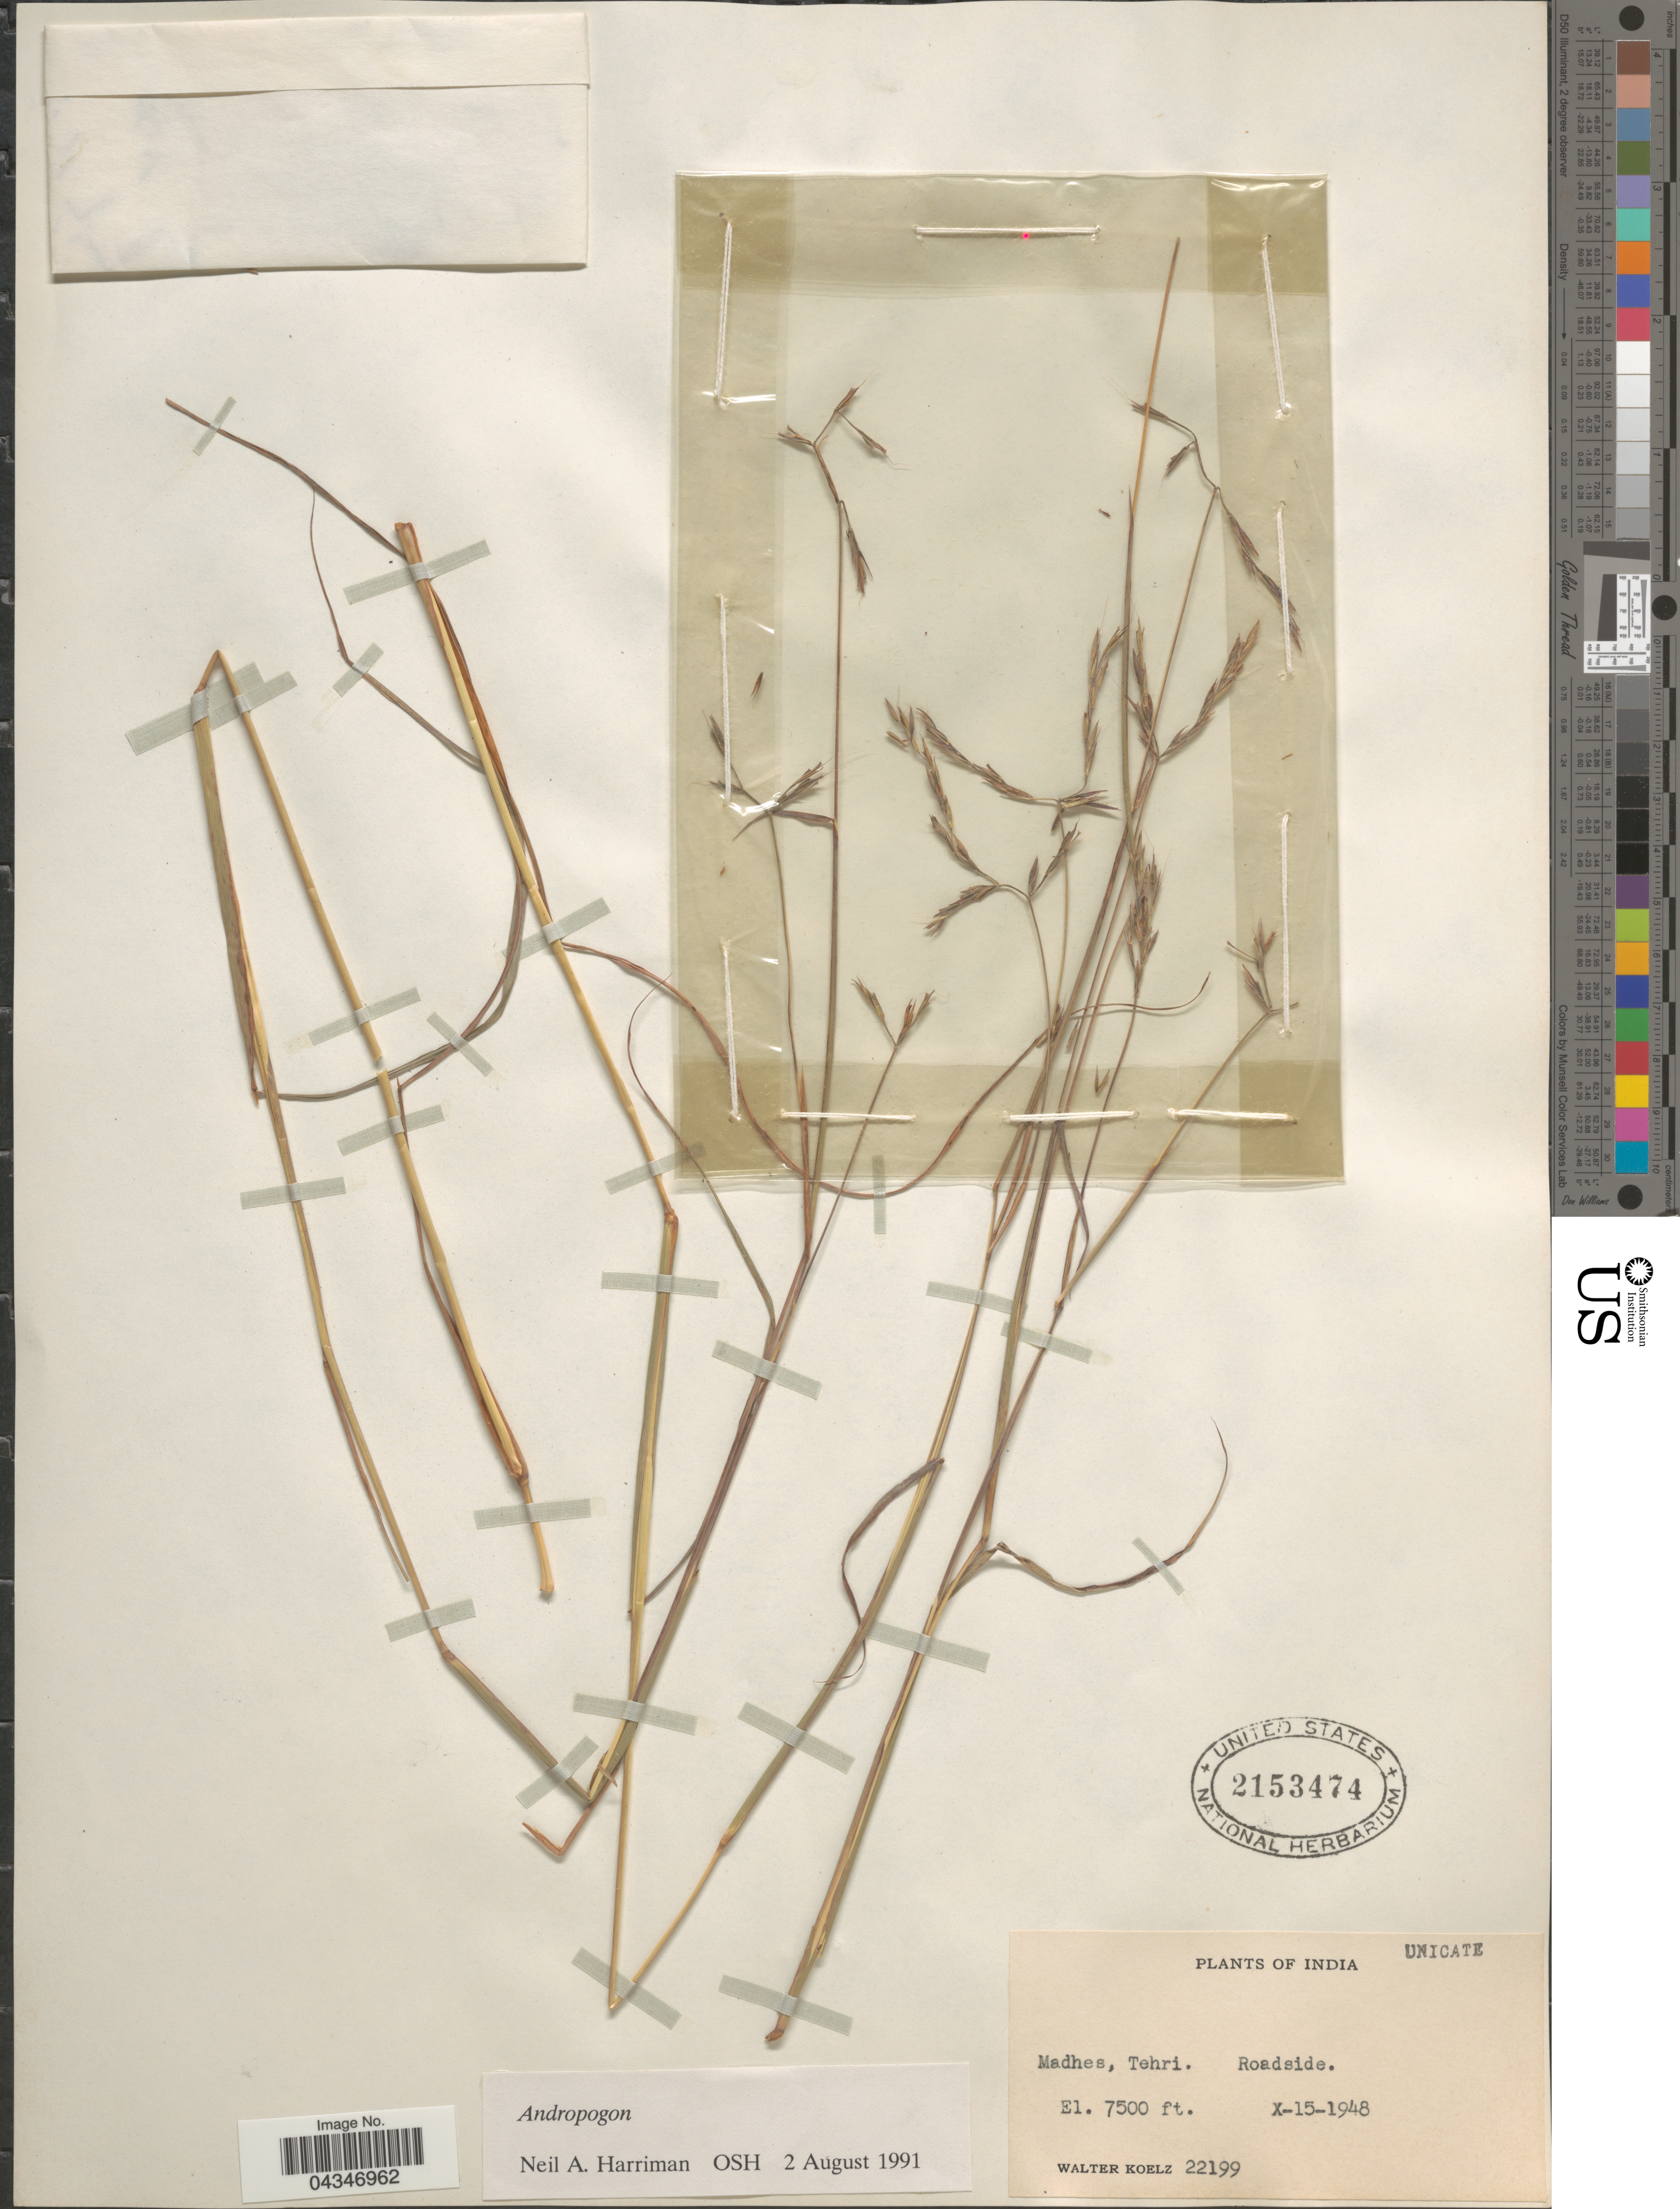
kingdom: Plantae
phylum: Tracheophyta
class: Liliopsida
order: Poales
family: Poaceae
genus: Andropogon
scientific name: Andropogon sp.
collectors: W. N. Koelz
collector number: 22199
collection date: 1948-10-15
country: India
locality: Madhes, Tehri.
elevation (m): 2286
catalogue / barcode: US 2153474